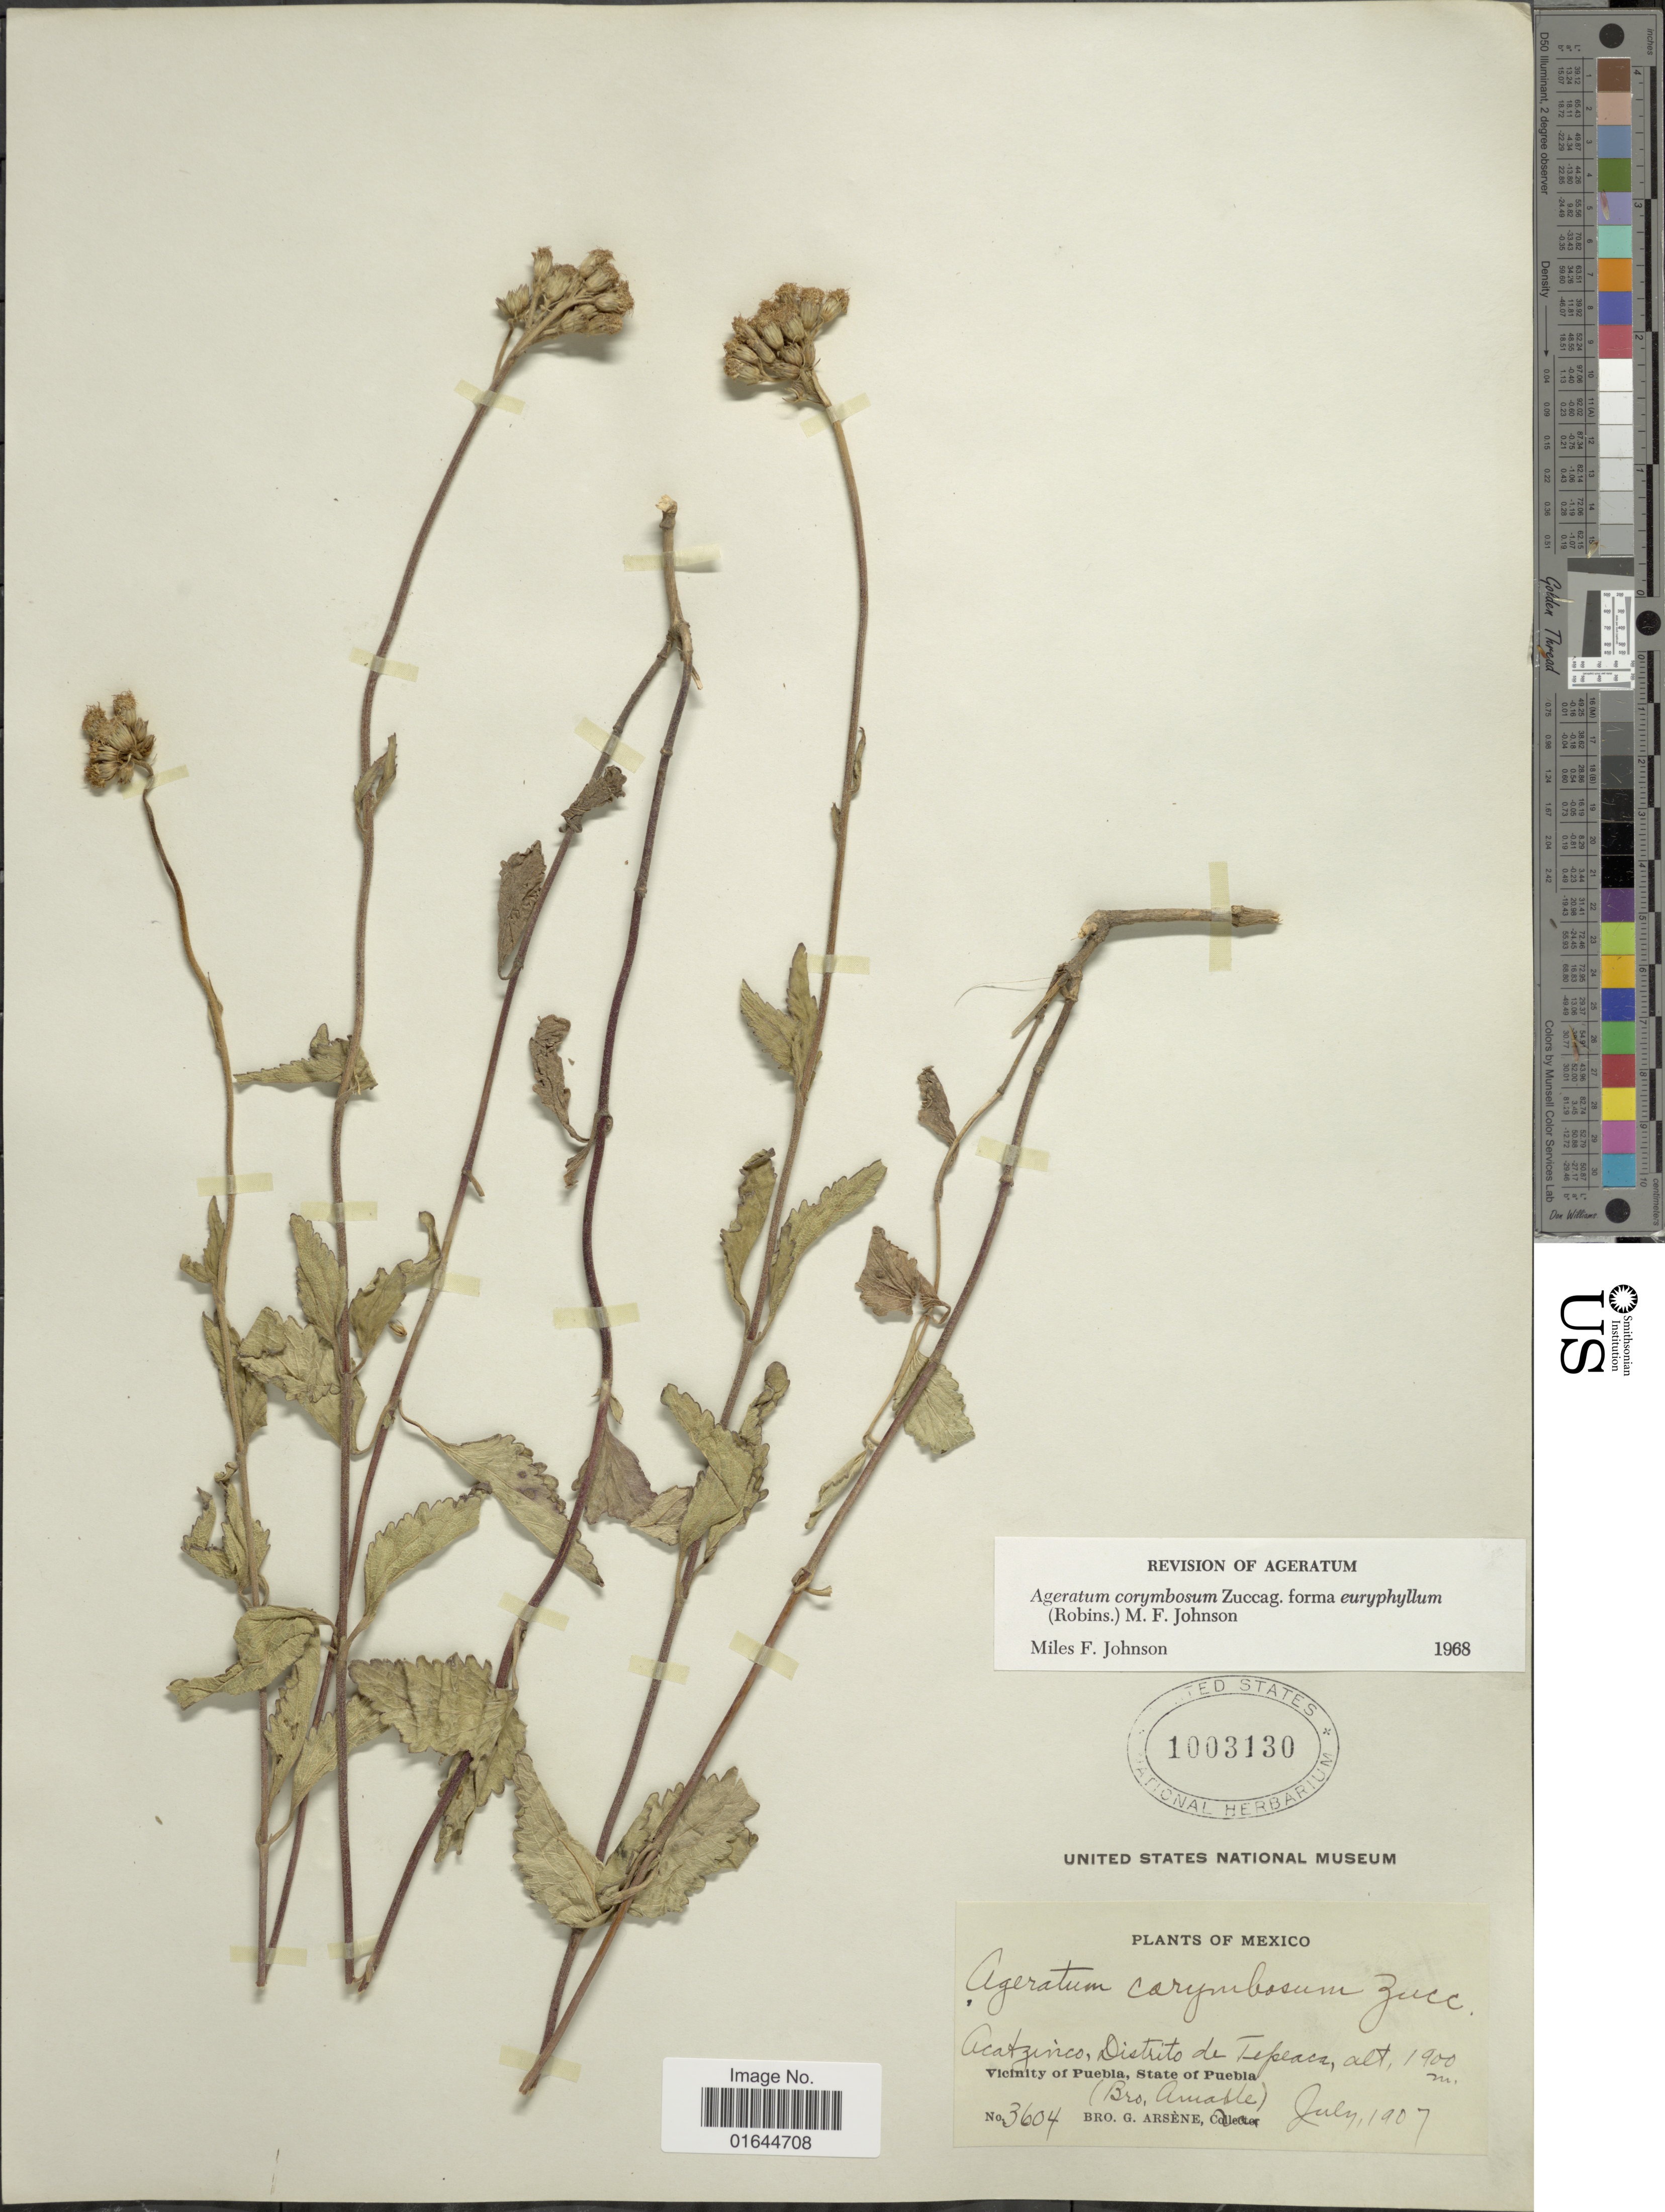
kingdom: Plantae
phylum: Tracheophyta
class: Magnoliopsida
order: Asterales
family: Asteraceae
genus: Ageratum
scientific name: Ageratum corymbosum f. euryphyllum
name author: (B.L. Rob.) M.F. Johnson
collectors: B. Amable & Bro. G. Arsène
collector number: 3604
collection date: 1907-07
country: Mexico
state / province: Puebla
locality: Mexico, Acatzinco, Distrito de Tepeaca, Vicinity of Puebla, State of Puebla.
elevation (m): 1900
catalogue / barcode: US 1003130